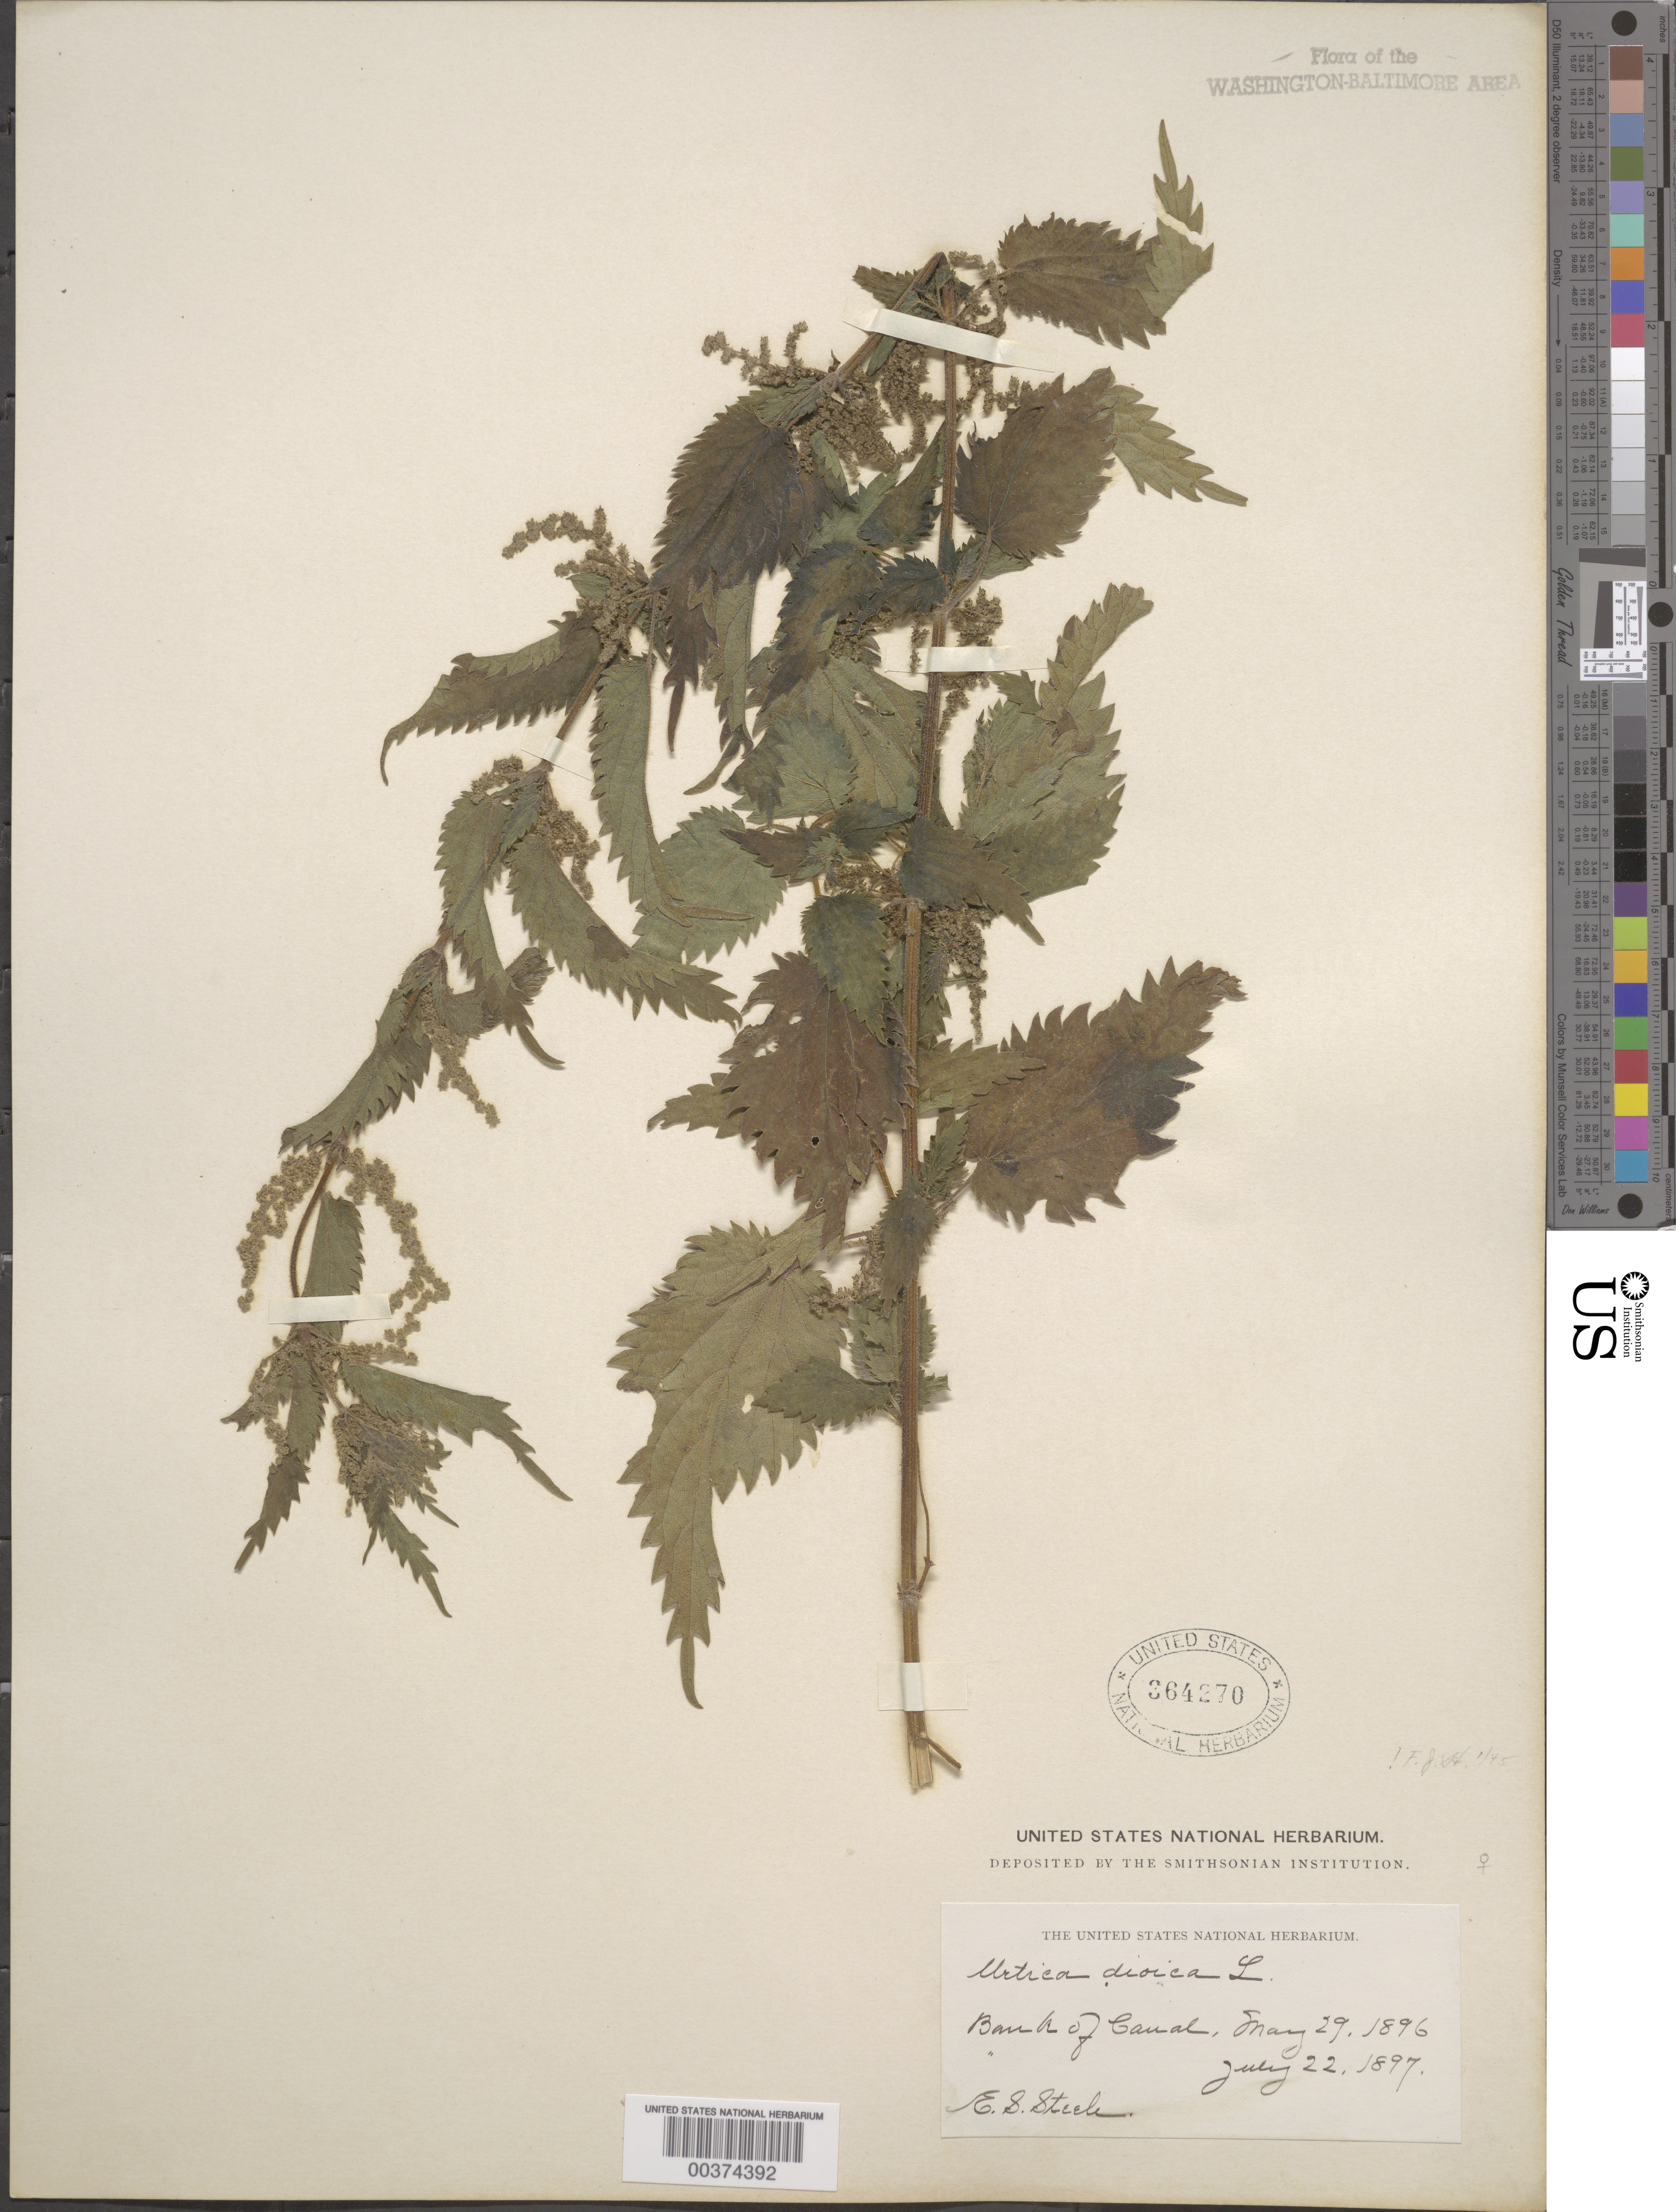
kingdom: Plantae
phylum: Tracheophyta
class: Magnoliopsida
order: Rosales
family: Urticaceae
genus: Urtica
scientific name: Urtica dioica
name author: L.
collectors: E. Steele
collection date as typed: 29 May 1896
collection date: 1896-05-29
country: United States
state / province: District of Columbia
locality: Bank of Canal C. and O. Canal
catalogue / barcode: US 364270